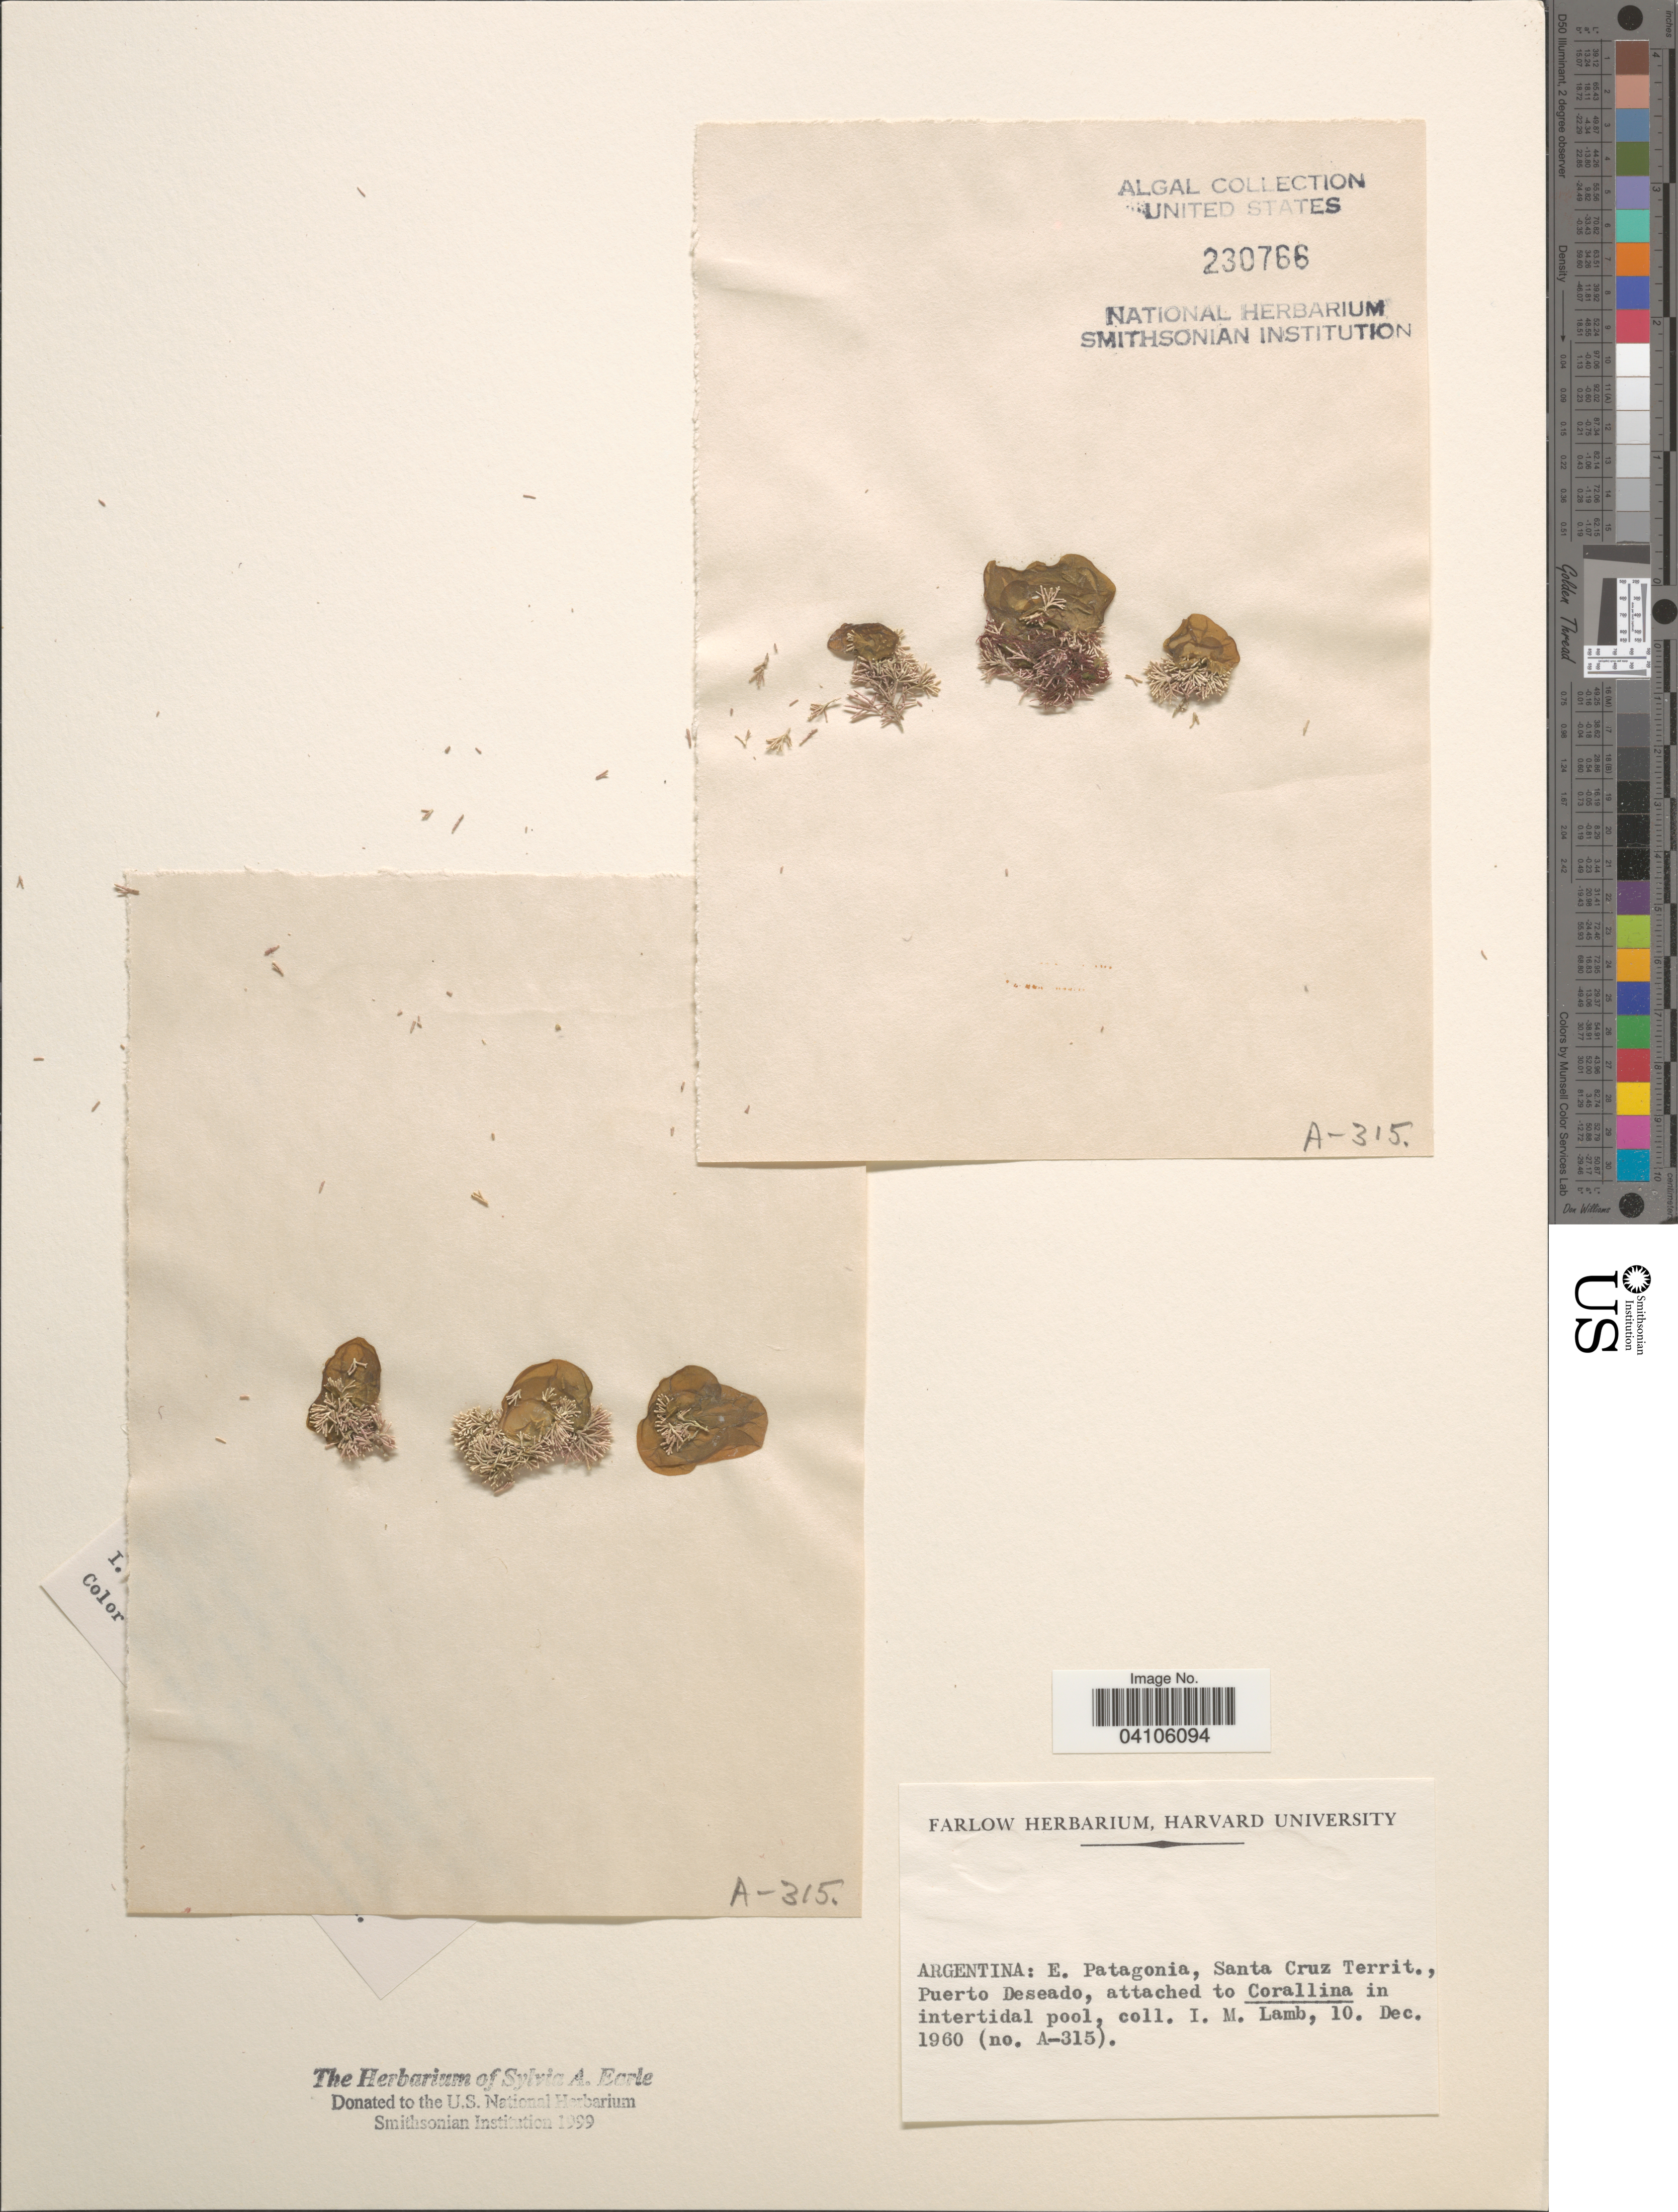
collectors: I. M. Lamb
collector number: A-315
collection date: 1960-12-10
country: Argentina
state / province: Santa Cruz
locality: E. Patagonia, Santa Cruz Territ., Puerto Deseado.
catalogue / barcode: US 230766